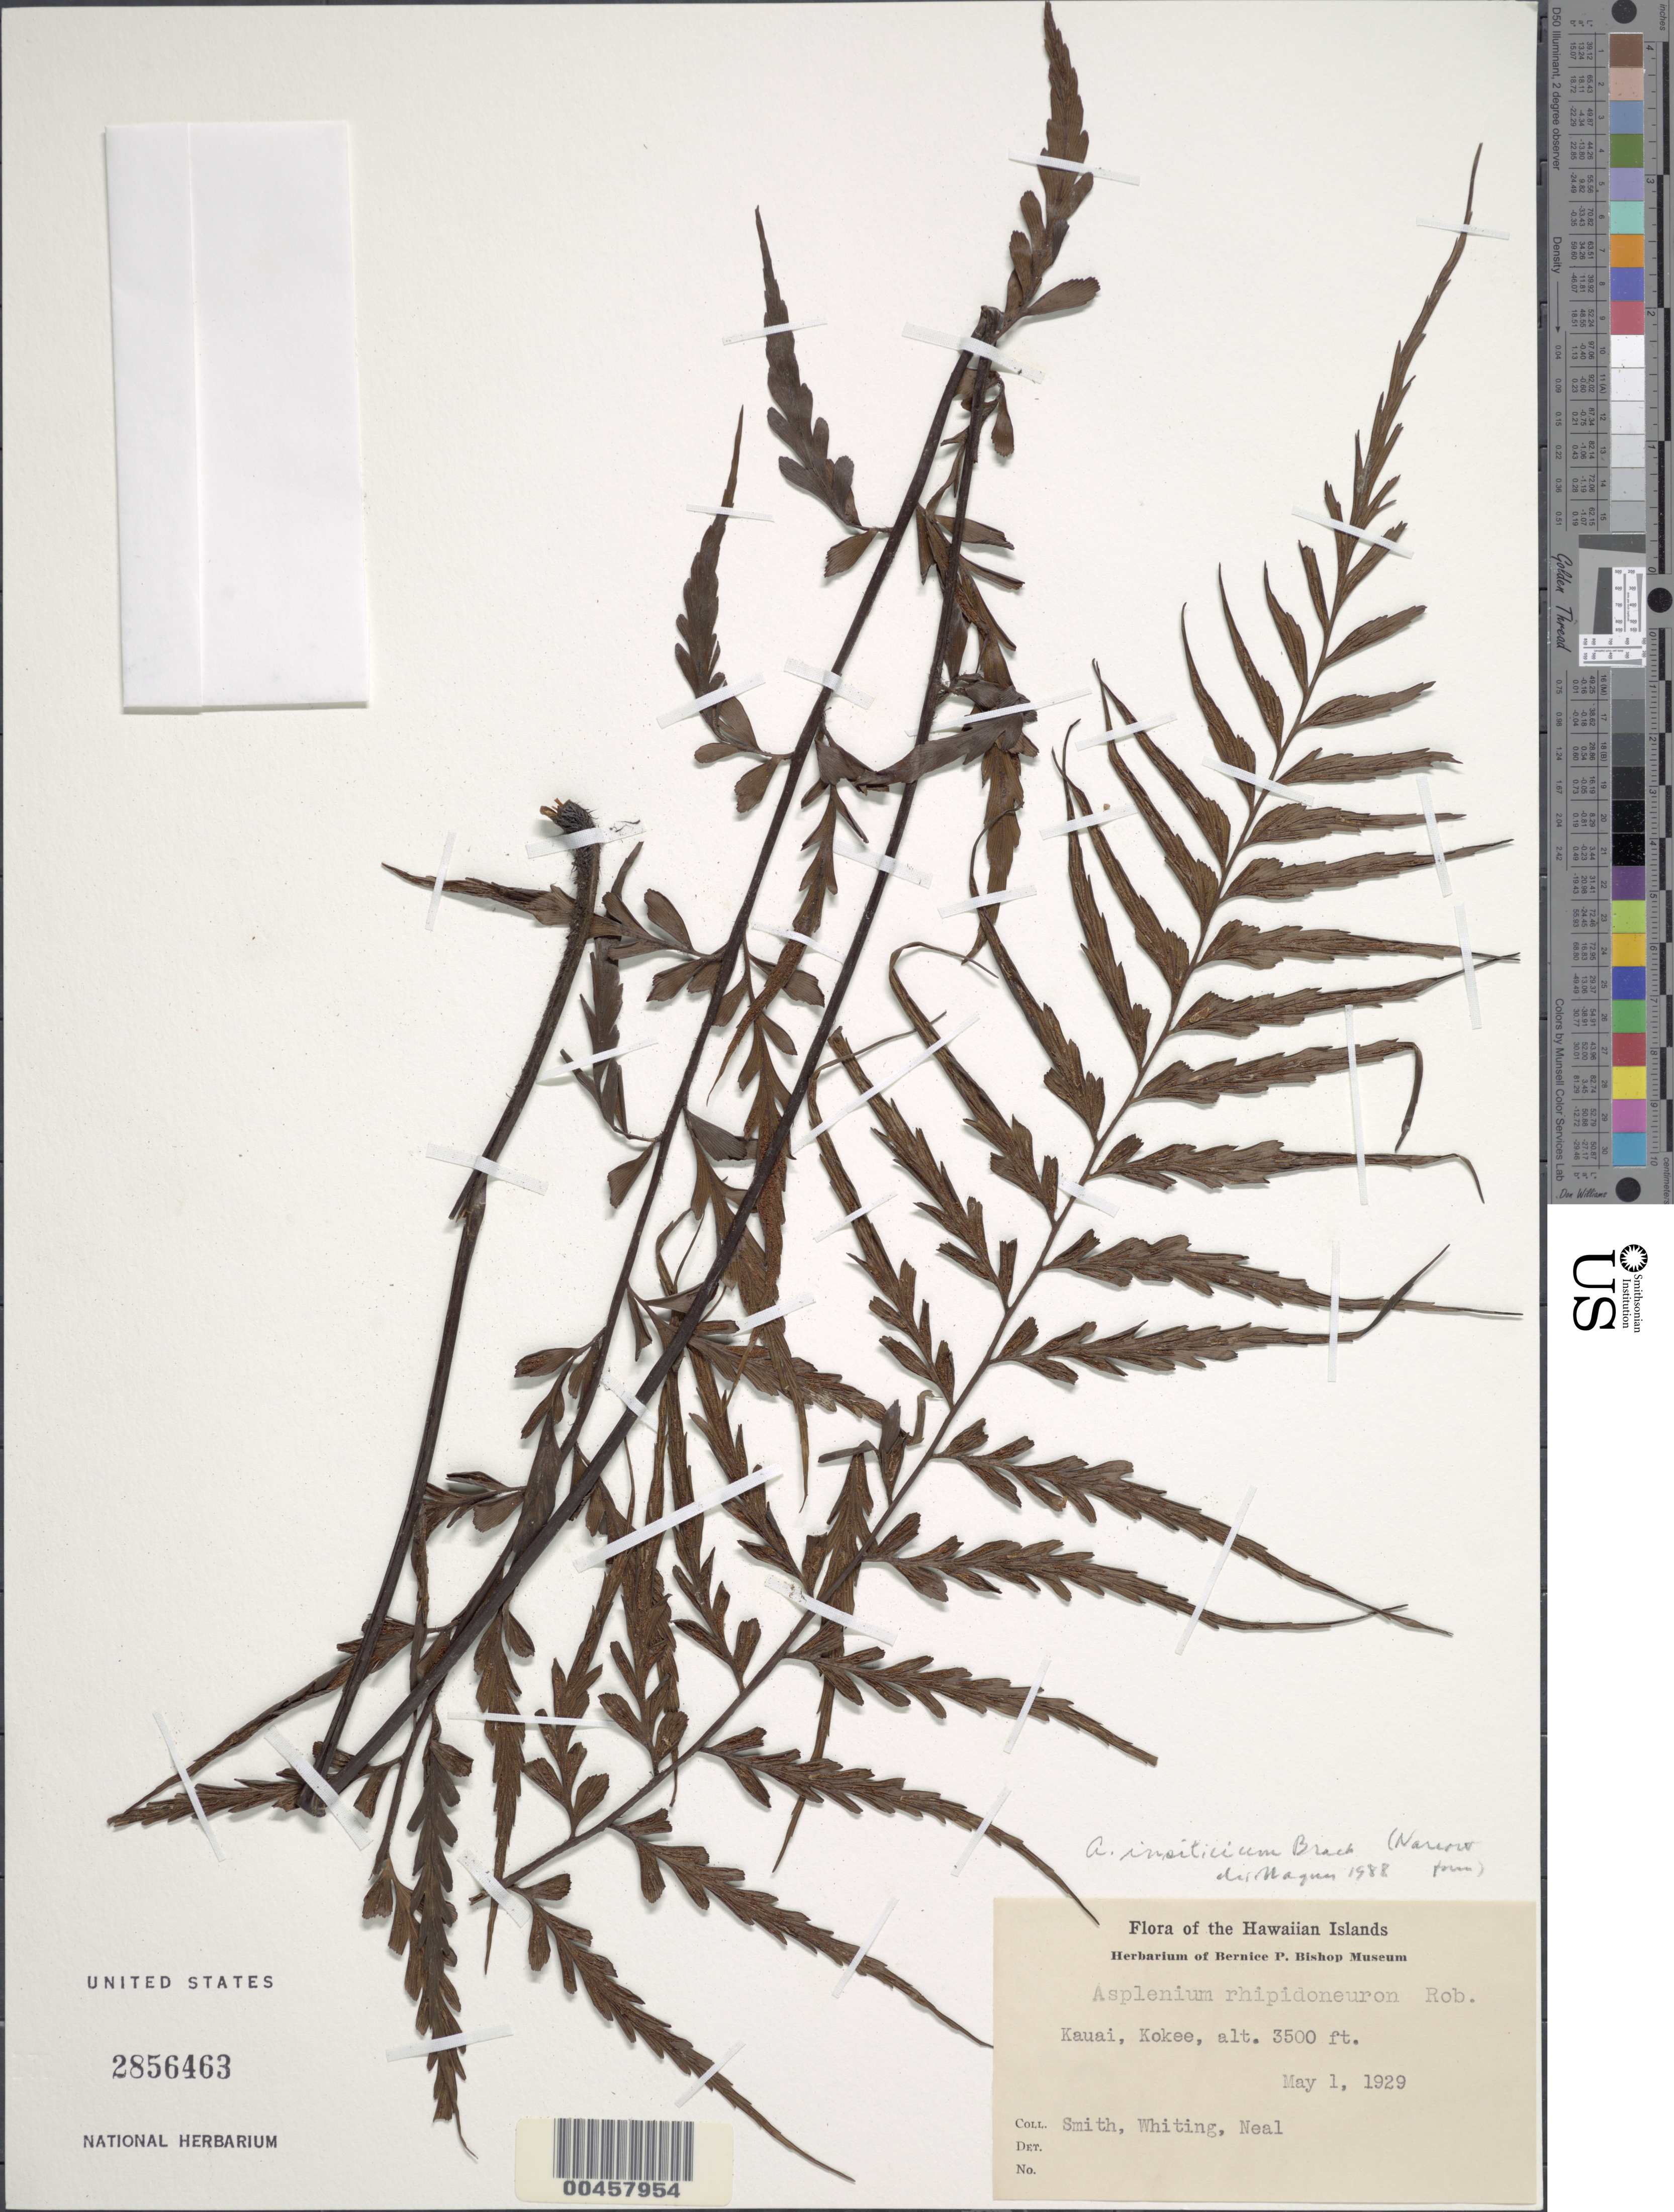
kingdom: Plantae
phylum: Tracheophyta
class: Polypodiopsida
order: Polypodiales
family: Aspleniaceae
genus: Asplenium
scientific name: Asplenium insiticium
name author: Brack. in Wilkes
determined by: Wagner, W. L., (BOT), Smithsonian Institution - National Museum of Natural History (UNITED STATES)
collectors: -- Smith, Whiting & Neal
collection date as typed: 1 May 1929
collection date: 1929-05-01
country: United States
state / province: Hawaii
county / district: Kauai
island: Kaua'i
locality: Kokee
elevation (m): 1067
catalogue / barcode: US 2856463